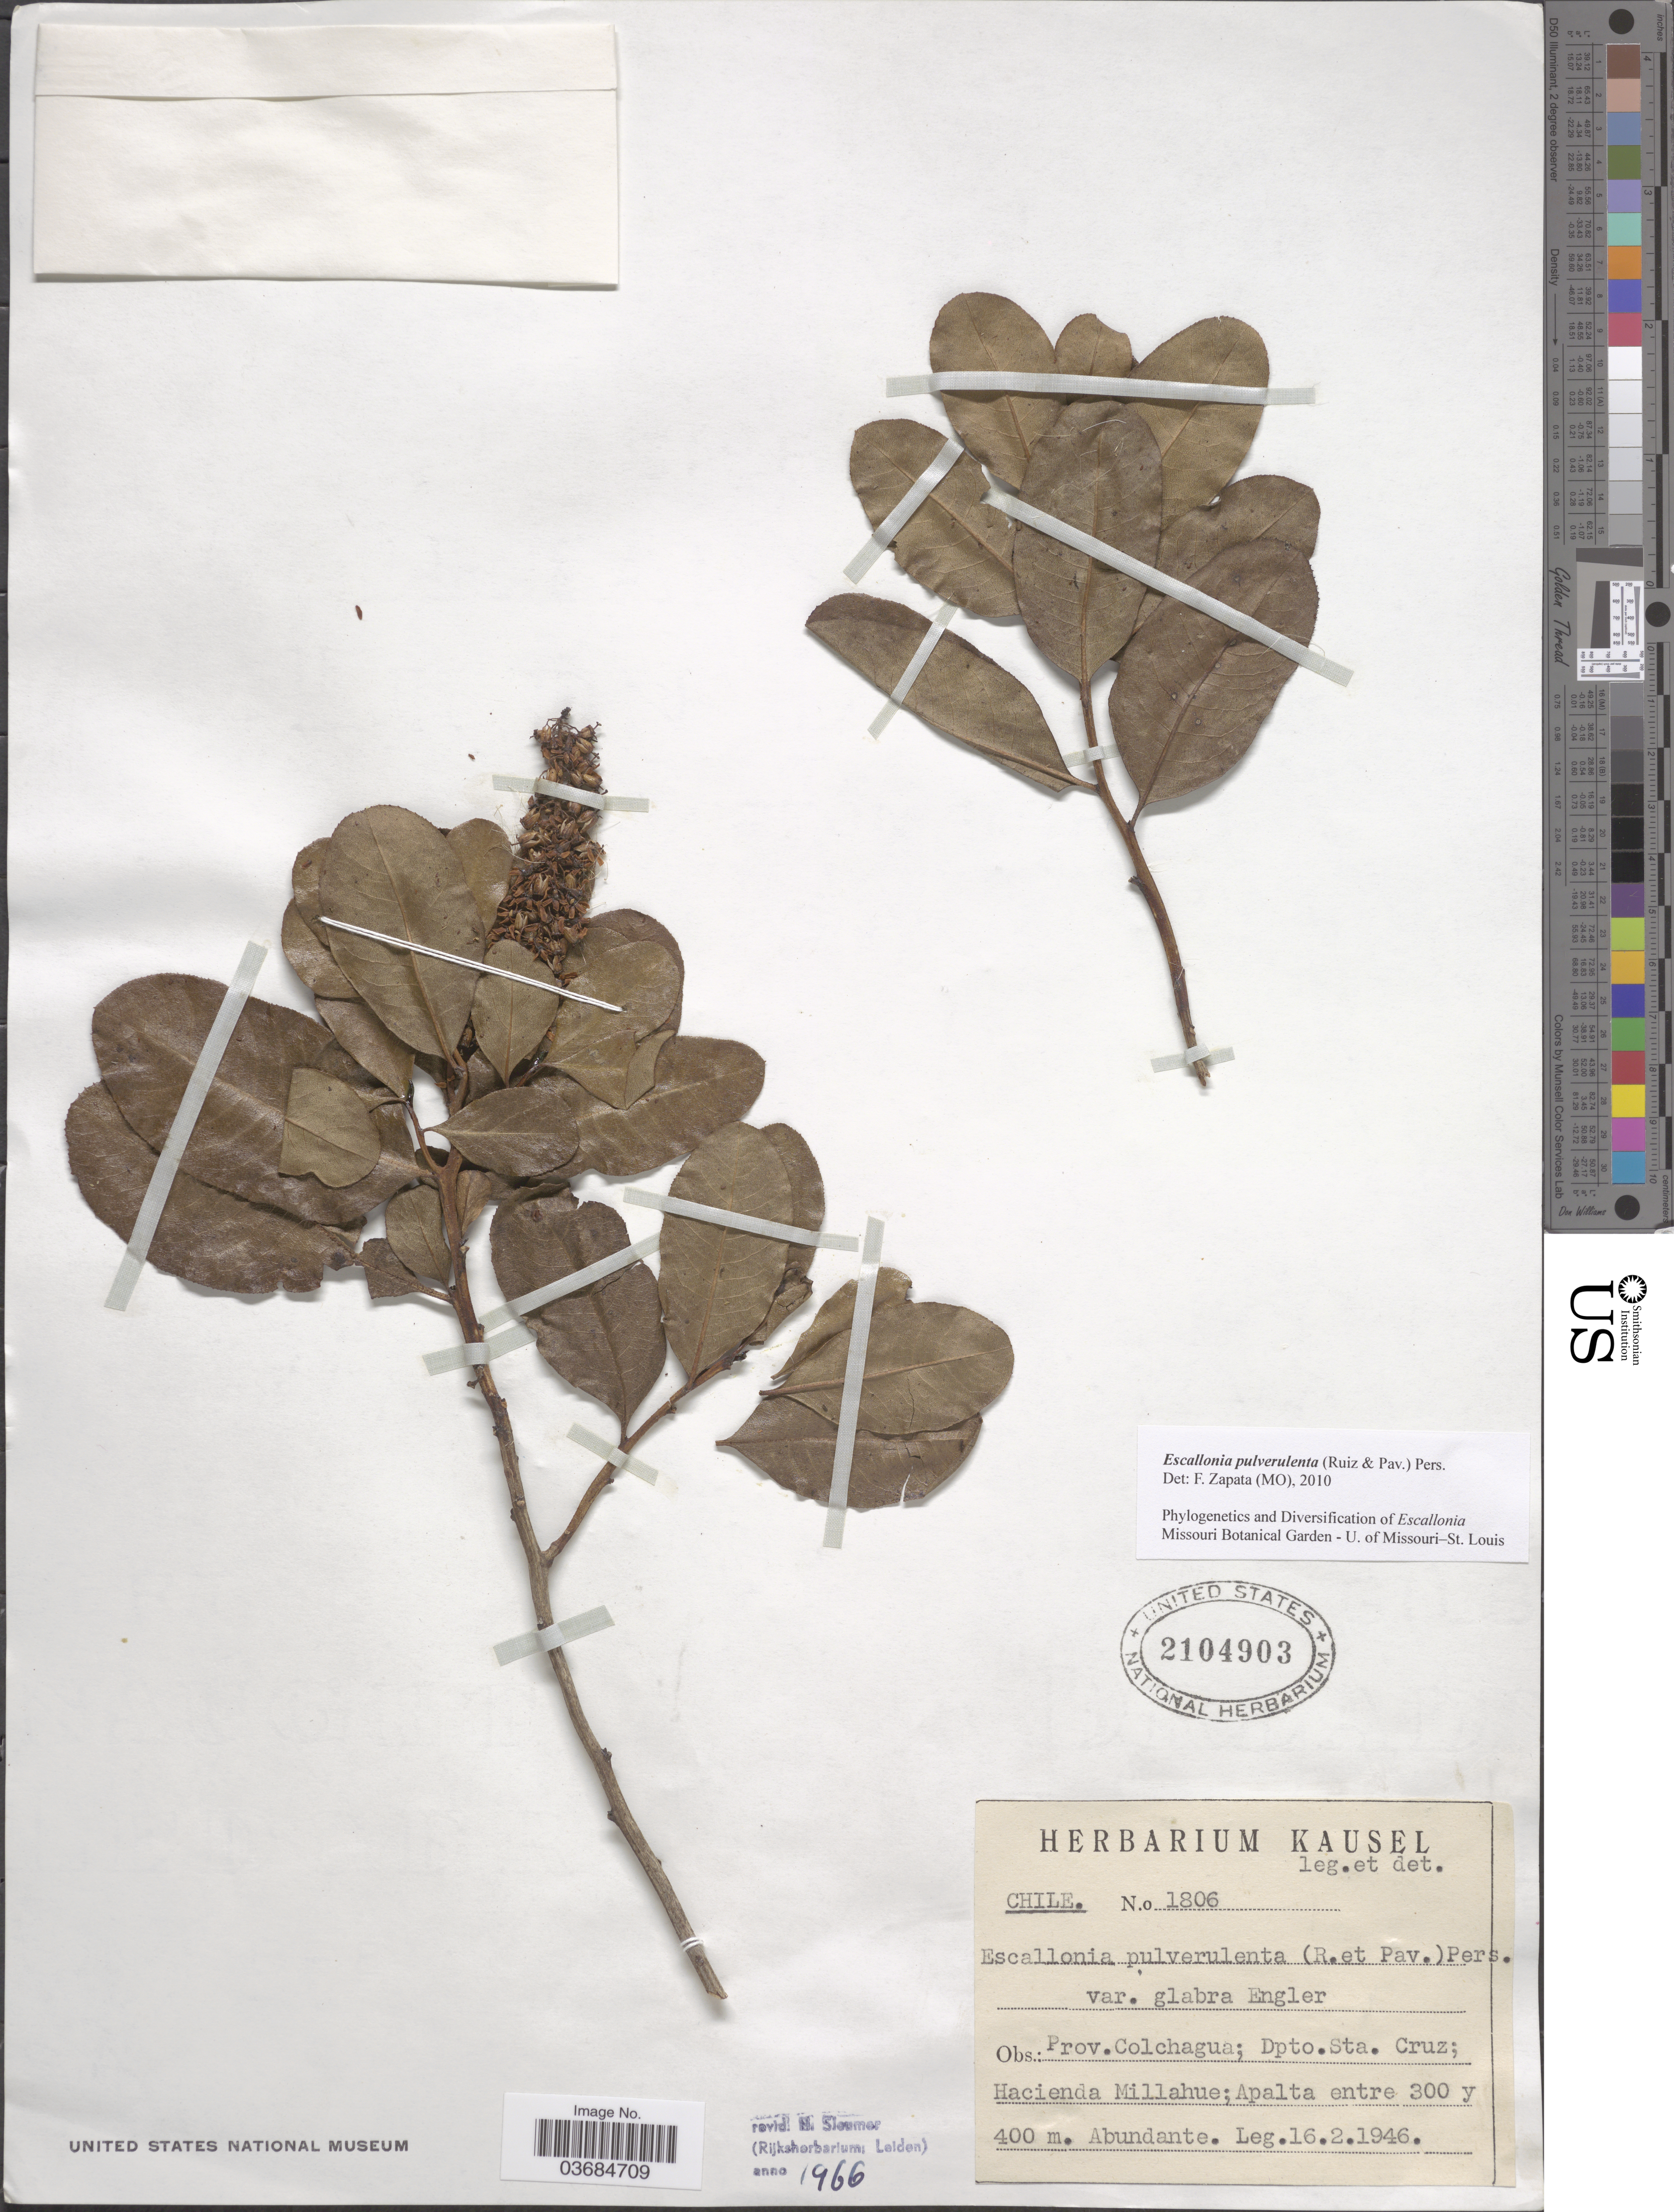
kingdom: Plantae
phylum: Tracheophyta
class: Magnoliopsida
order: Escalloniales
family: Escalloniaceae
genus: Escallonia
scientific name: Escallonia pulverulenta var. pulverulenta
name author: (Ruiz & Pav.) Pers.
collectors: -. Kausel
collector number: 1806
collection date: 1946-02-16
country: Chile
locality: Prov. Colchagua; Dpto. Sta. Cruz; Hacienda Millahue; Apalta entre 300 y 400 m.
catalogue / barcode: US 2104903